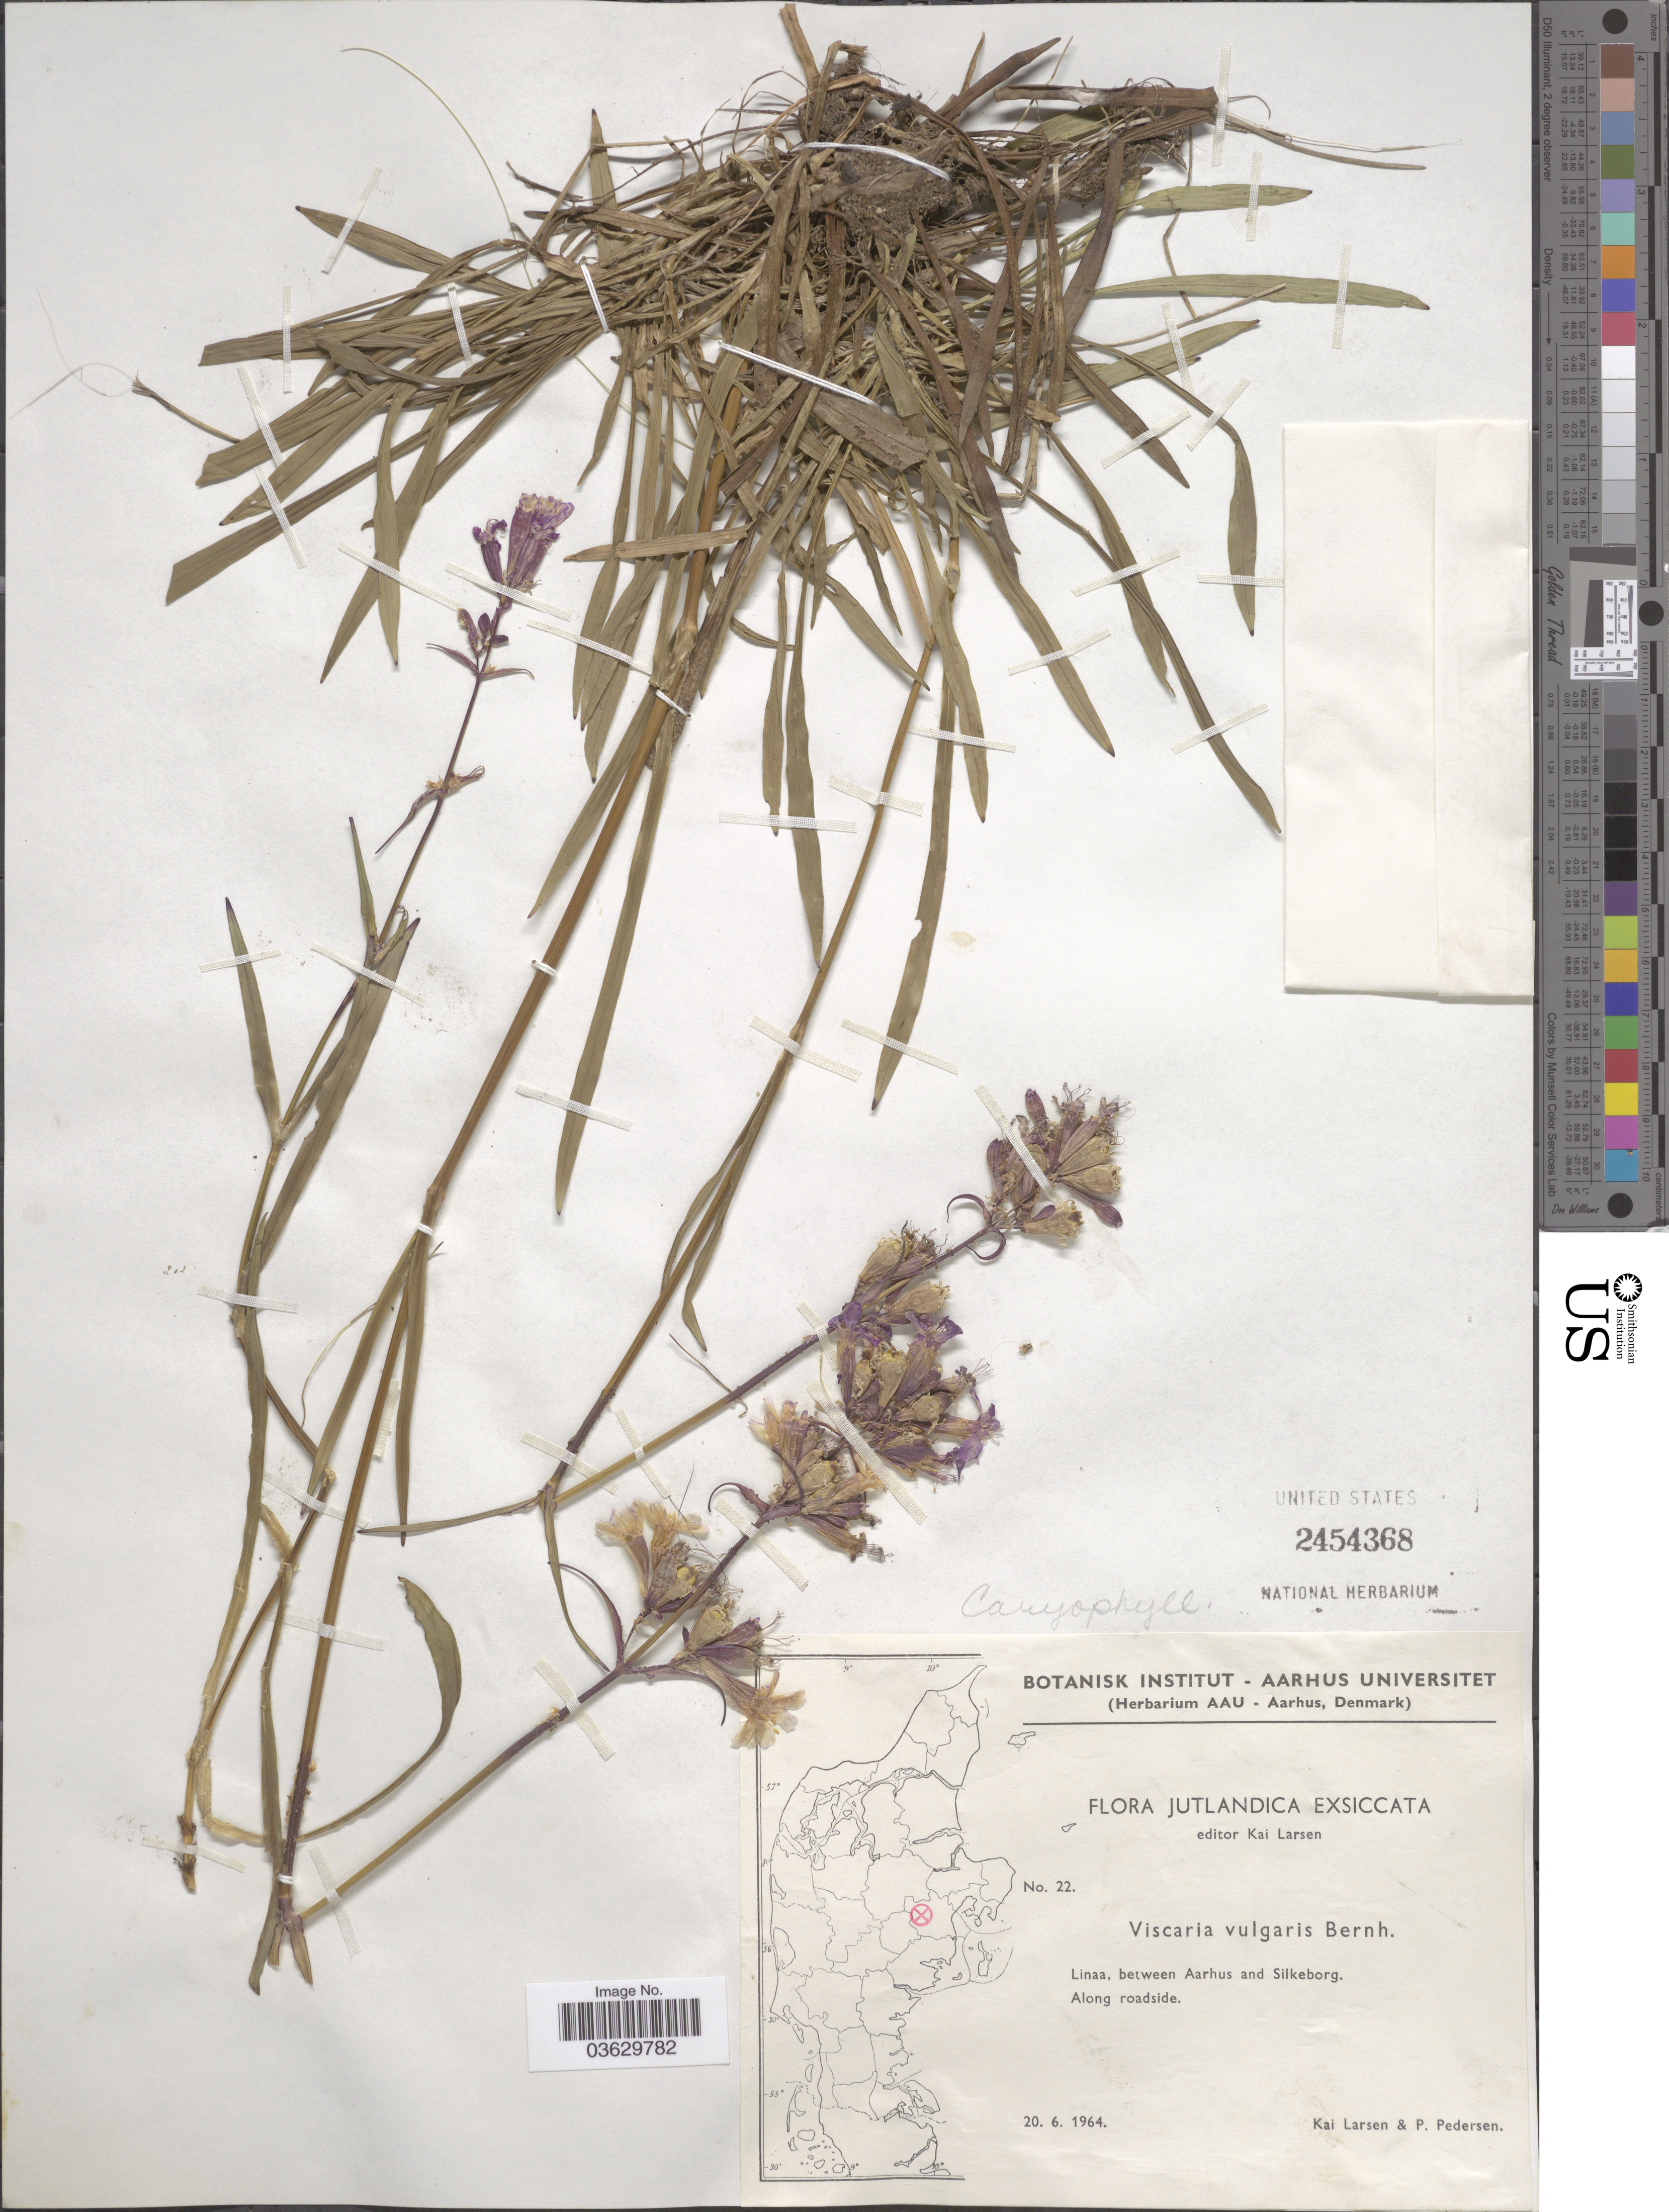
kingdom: Plantae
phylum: Tracheophyta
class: Magnoliopsida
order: Caryophyllales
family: Caryophyllaceae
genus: Viscaria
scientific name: Viscaria vulgaris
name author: Bernh.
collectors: K. Larsen & P. Pedersen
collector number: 22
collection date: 1964-06-20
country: Denmark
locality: Jutlandica. Linaa, between Aarhus and Silkeborg. Along roadside.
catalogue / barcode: US 2454368